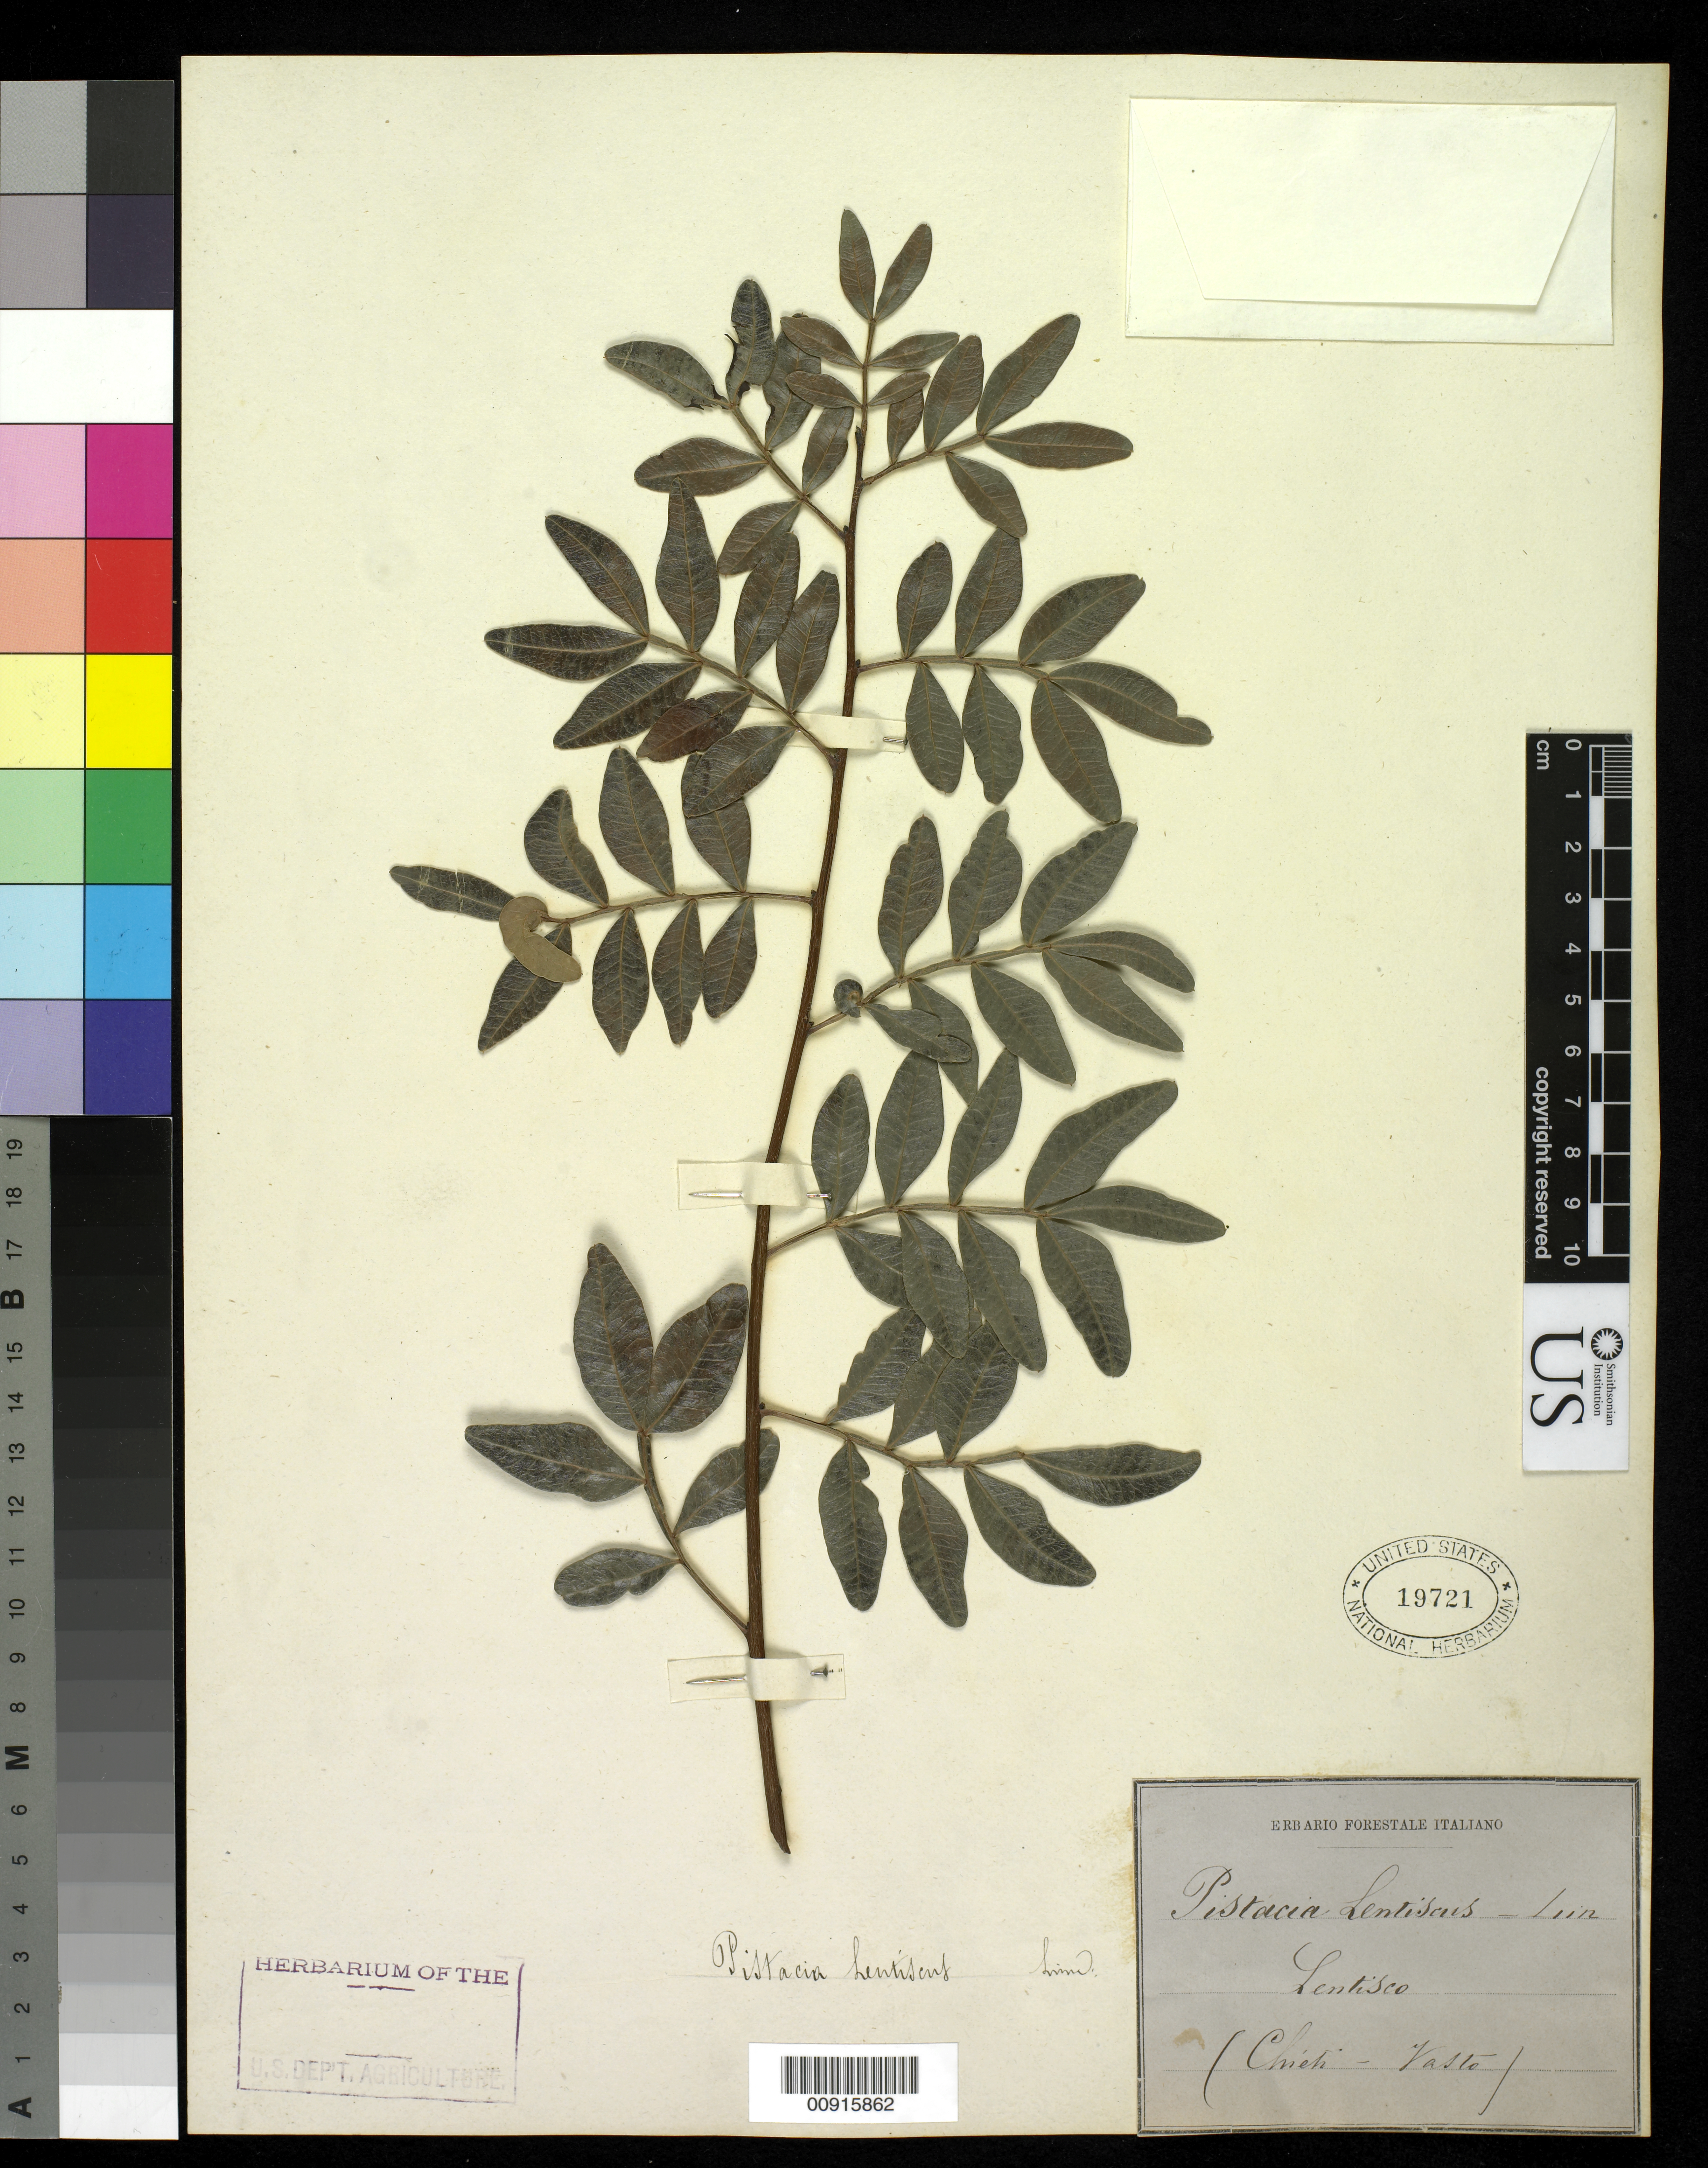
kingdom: Plantae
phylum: Tracheophyta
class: Magnoliopsida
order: Sapindales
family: Anacardiaceae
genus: Pistacia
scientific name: Pistacia lentiscus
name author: L.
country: Italy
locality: Lentisco (Chieti - Vasto)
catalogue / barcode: US 19721